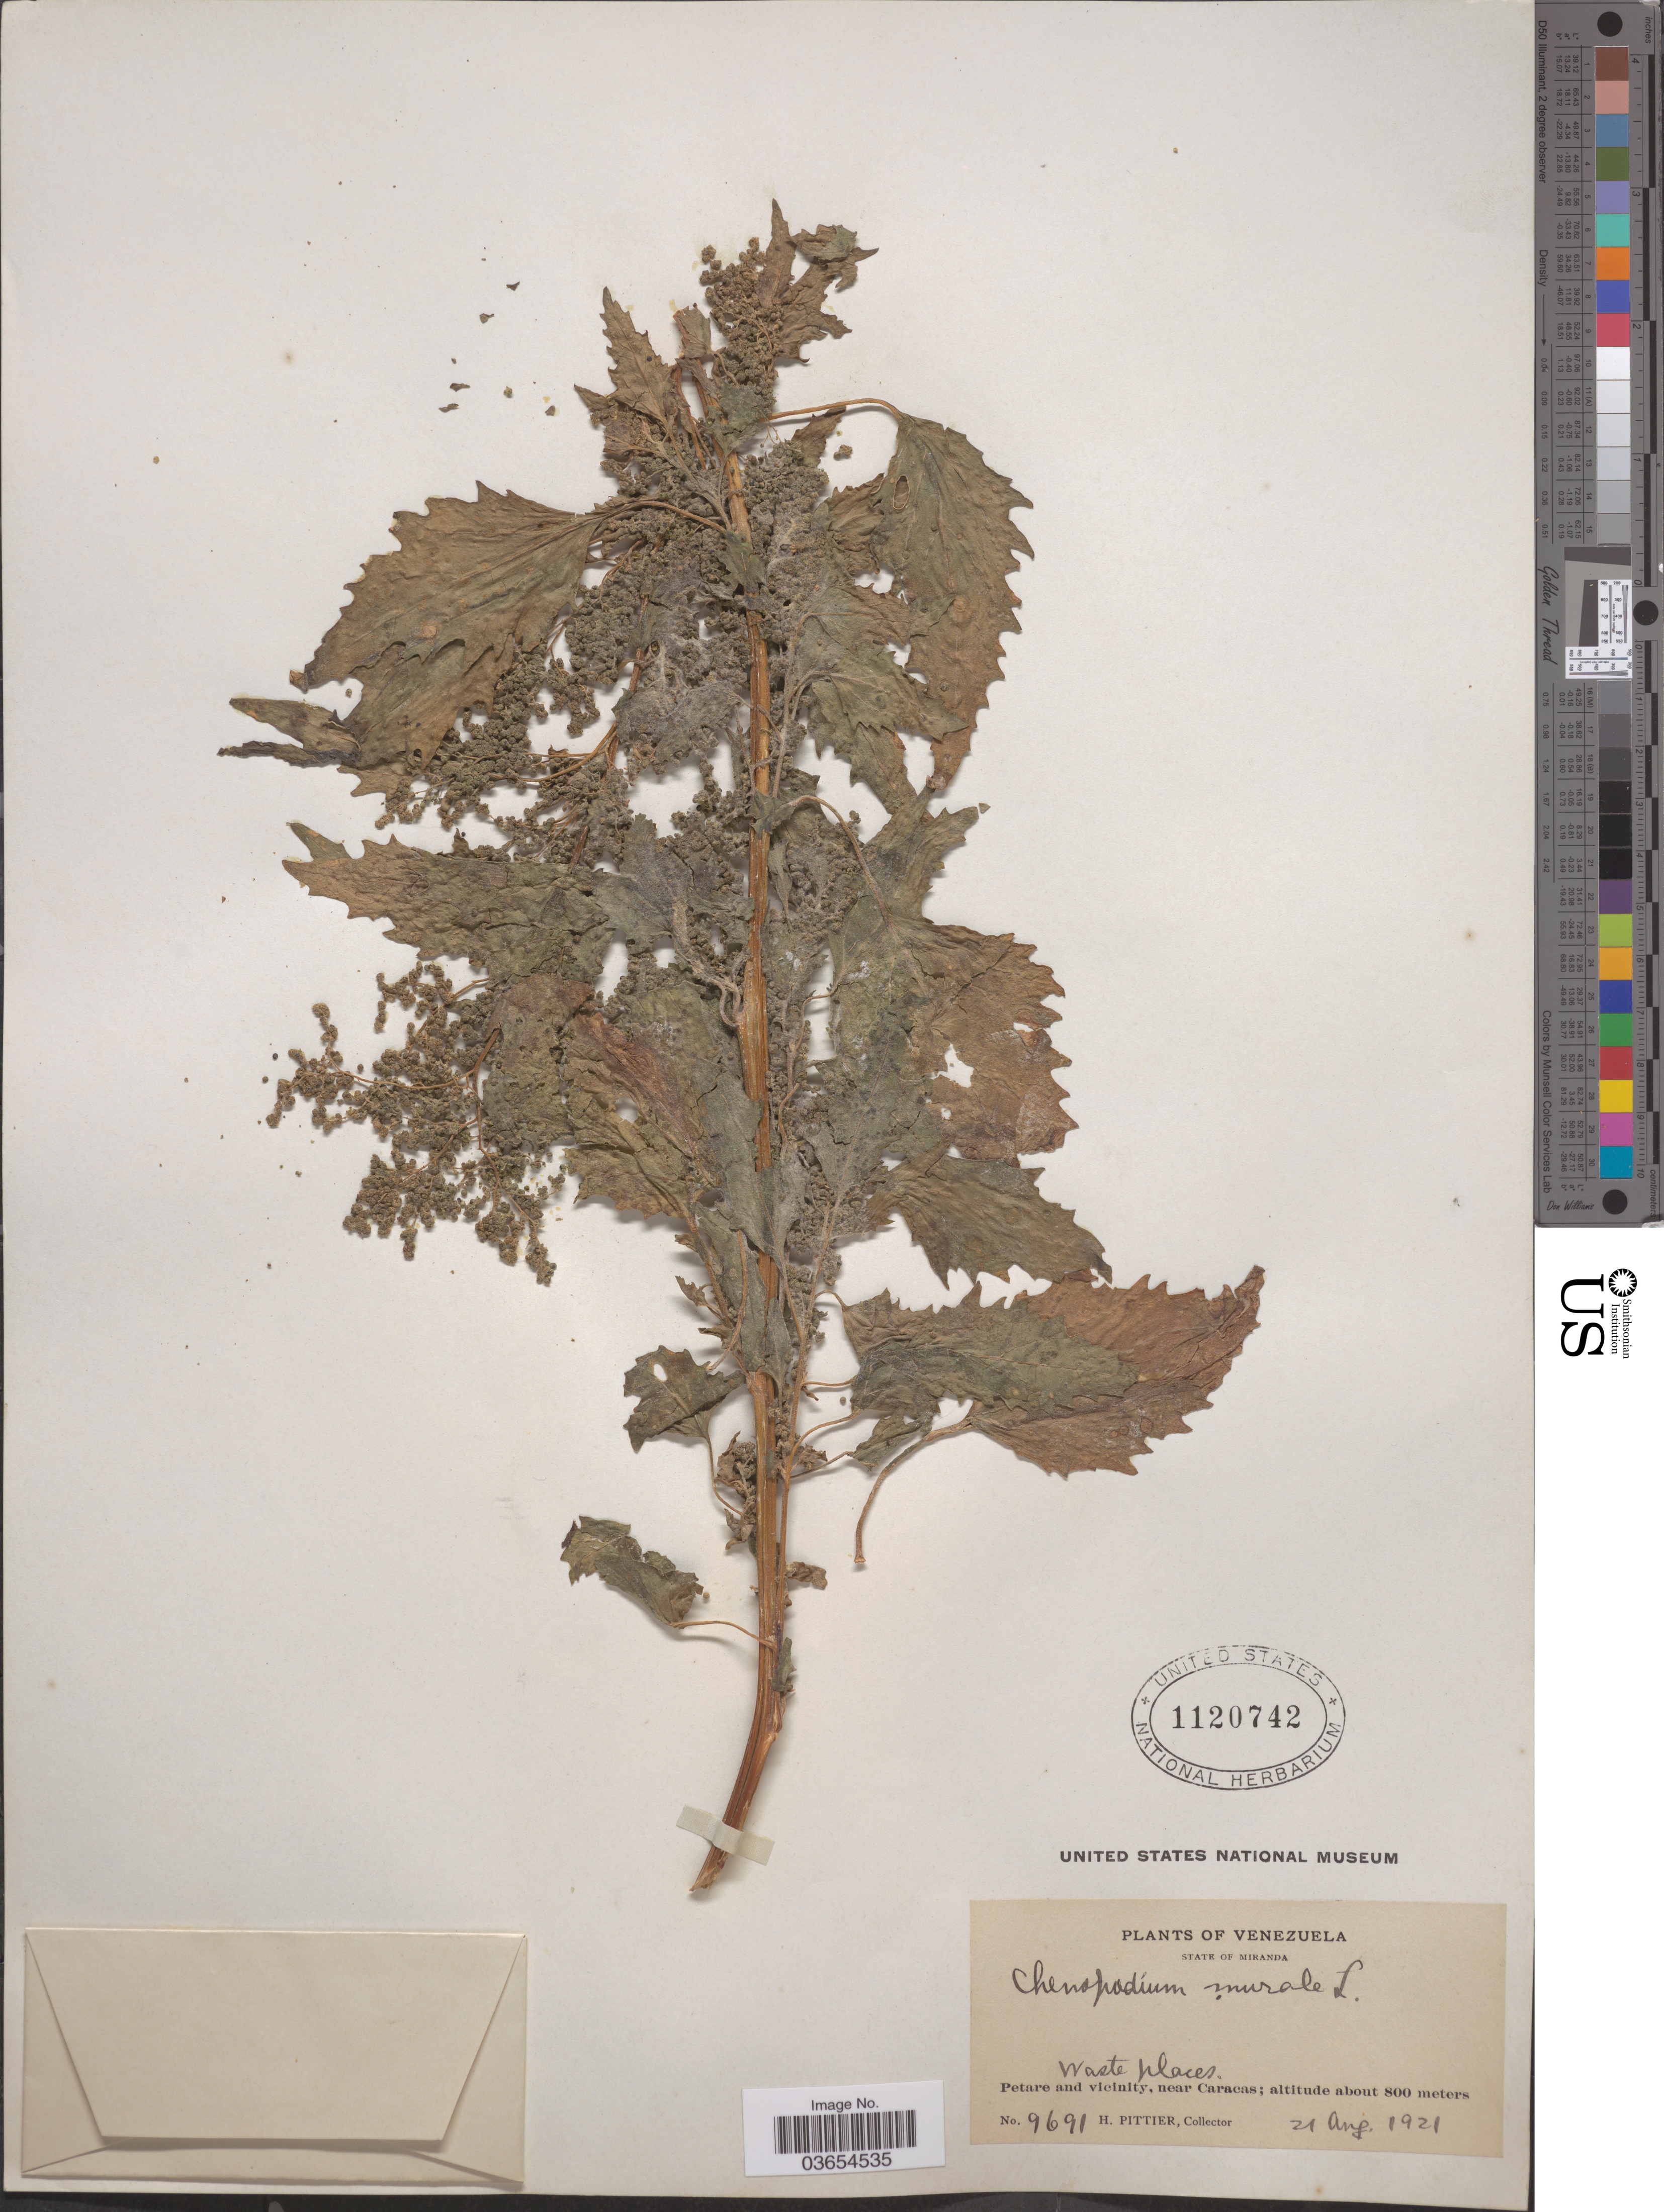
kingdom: Plantae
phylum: Tracheophyta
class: Magnoliopsida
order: Caryophyllales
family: Amaranthaceae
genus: Chenopodium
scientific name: Chenopodium murale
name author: L.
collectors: H. F. Pittier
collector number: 9691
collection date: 1921-08-21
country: Venezuela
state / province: Miranda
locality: Petare and vicinity, near Caracas.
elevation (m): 800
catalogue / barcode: US 1120742